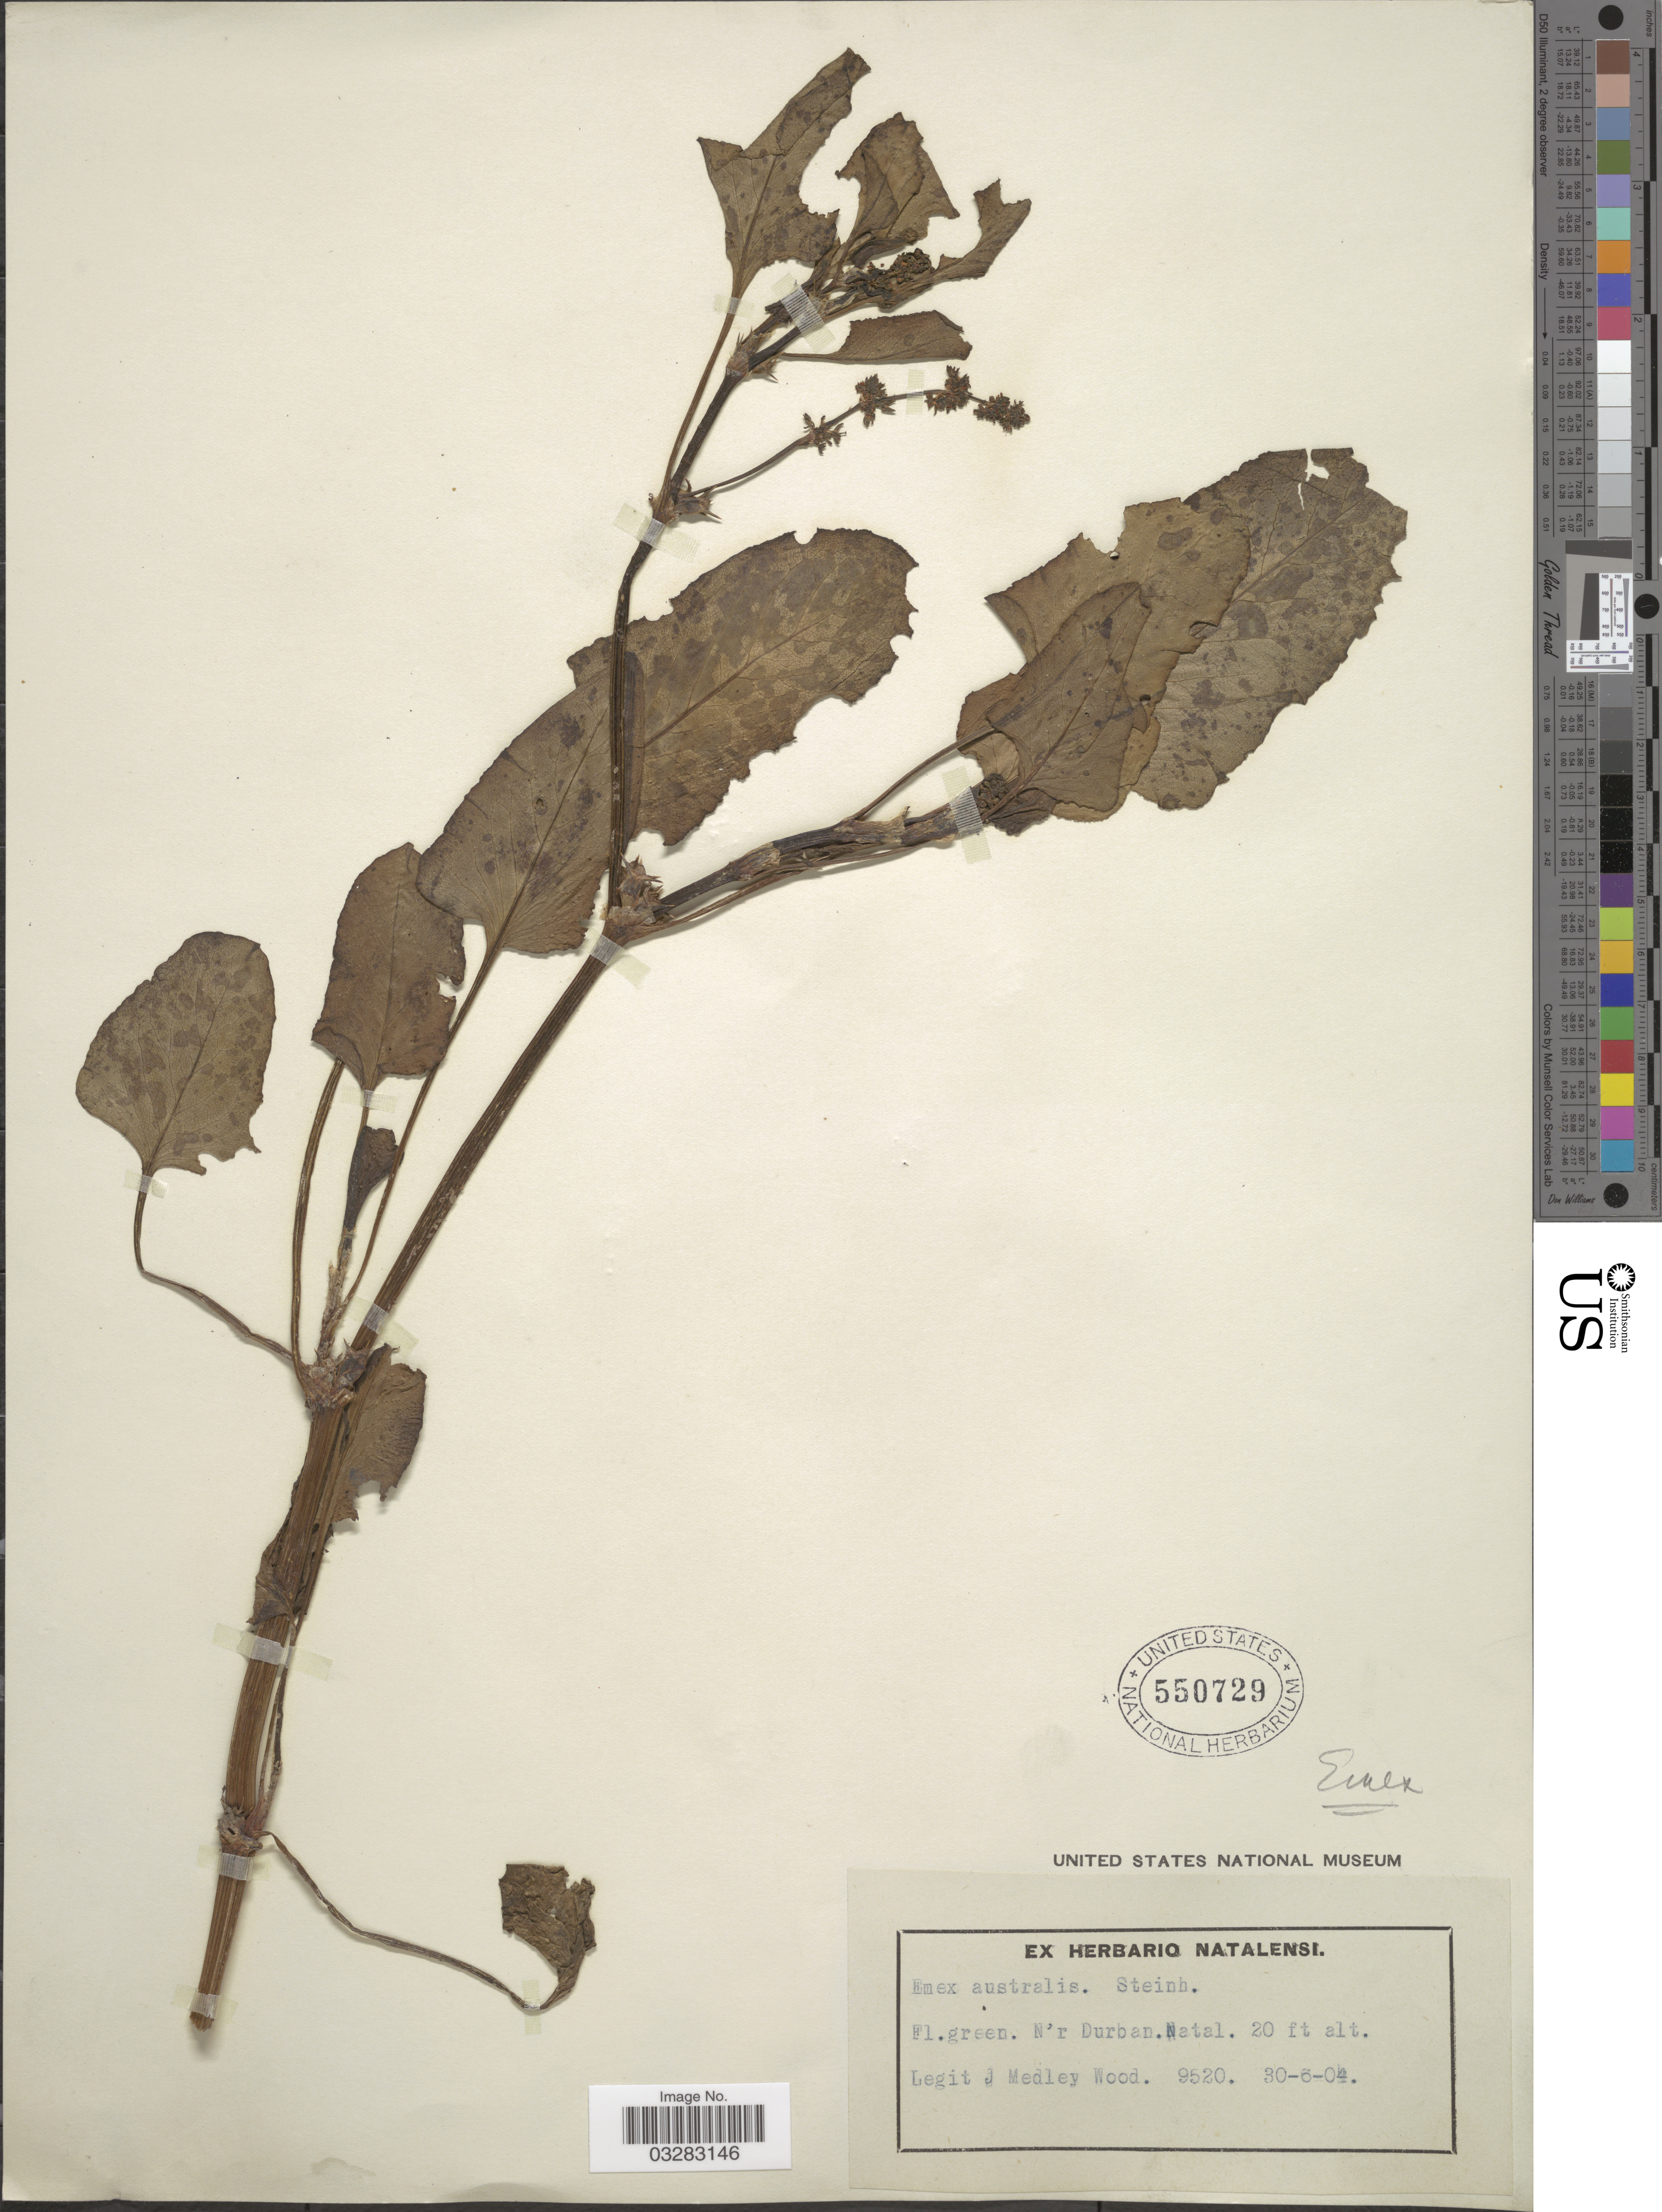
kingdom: Plantae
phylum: Tracheophyta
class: Magnoliopsida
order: Caryophyllales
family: Polygonaceae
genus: Rumex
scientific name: Rumex hypogaeus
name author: T.M. Schust. & Reveal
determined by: Strong, Mark T., (BOT), Smithsonian Institution - National Museum of Natural History (UNITED STATES)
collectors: J. Medley Wood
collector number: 9520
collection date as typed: Transcribed d/m/y: 30/6/4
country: South Africa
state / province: KwaZulu-Natal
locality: N'r Durban. Natal.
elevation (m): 6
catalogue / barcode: US 550729